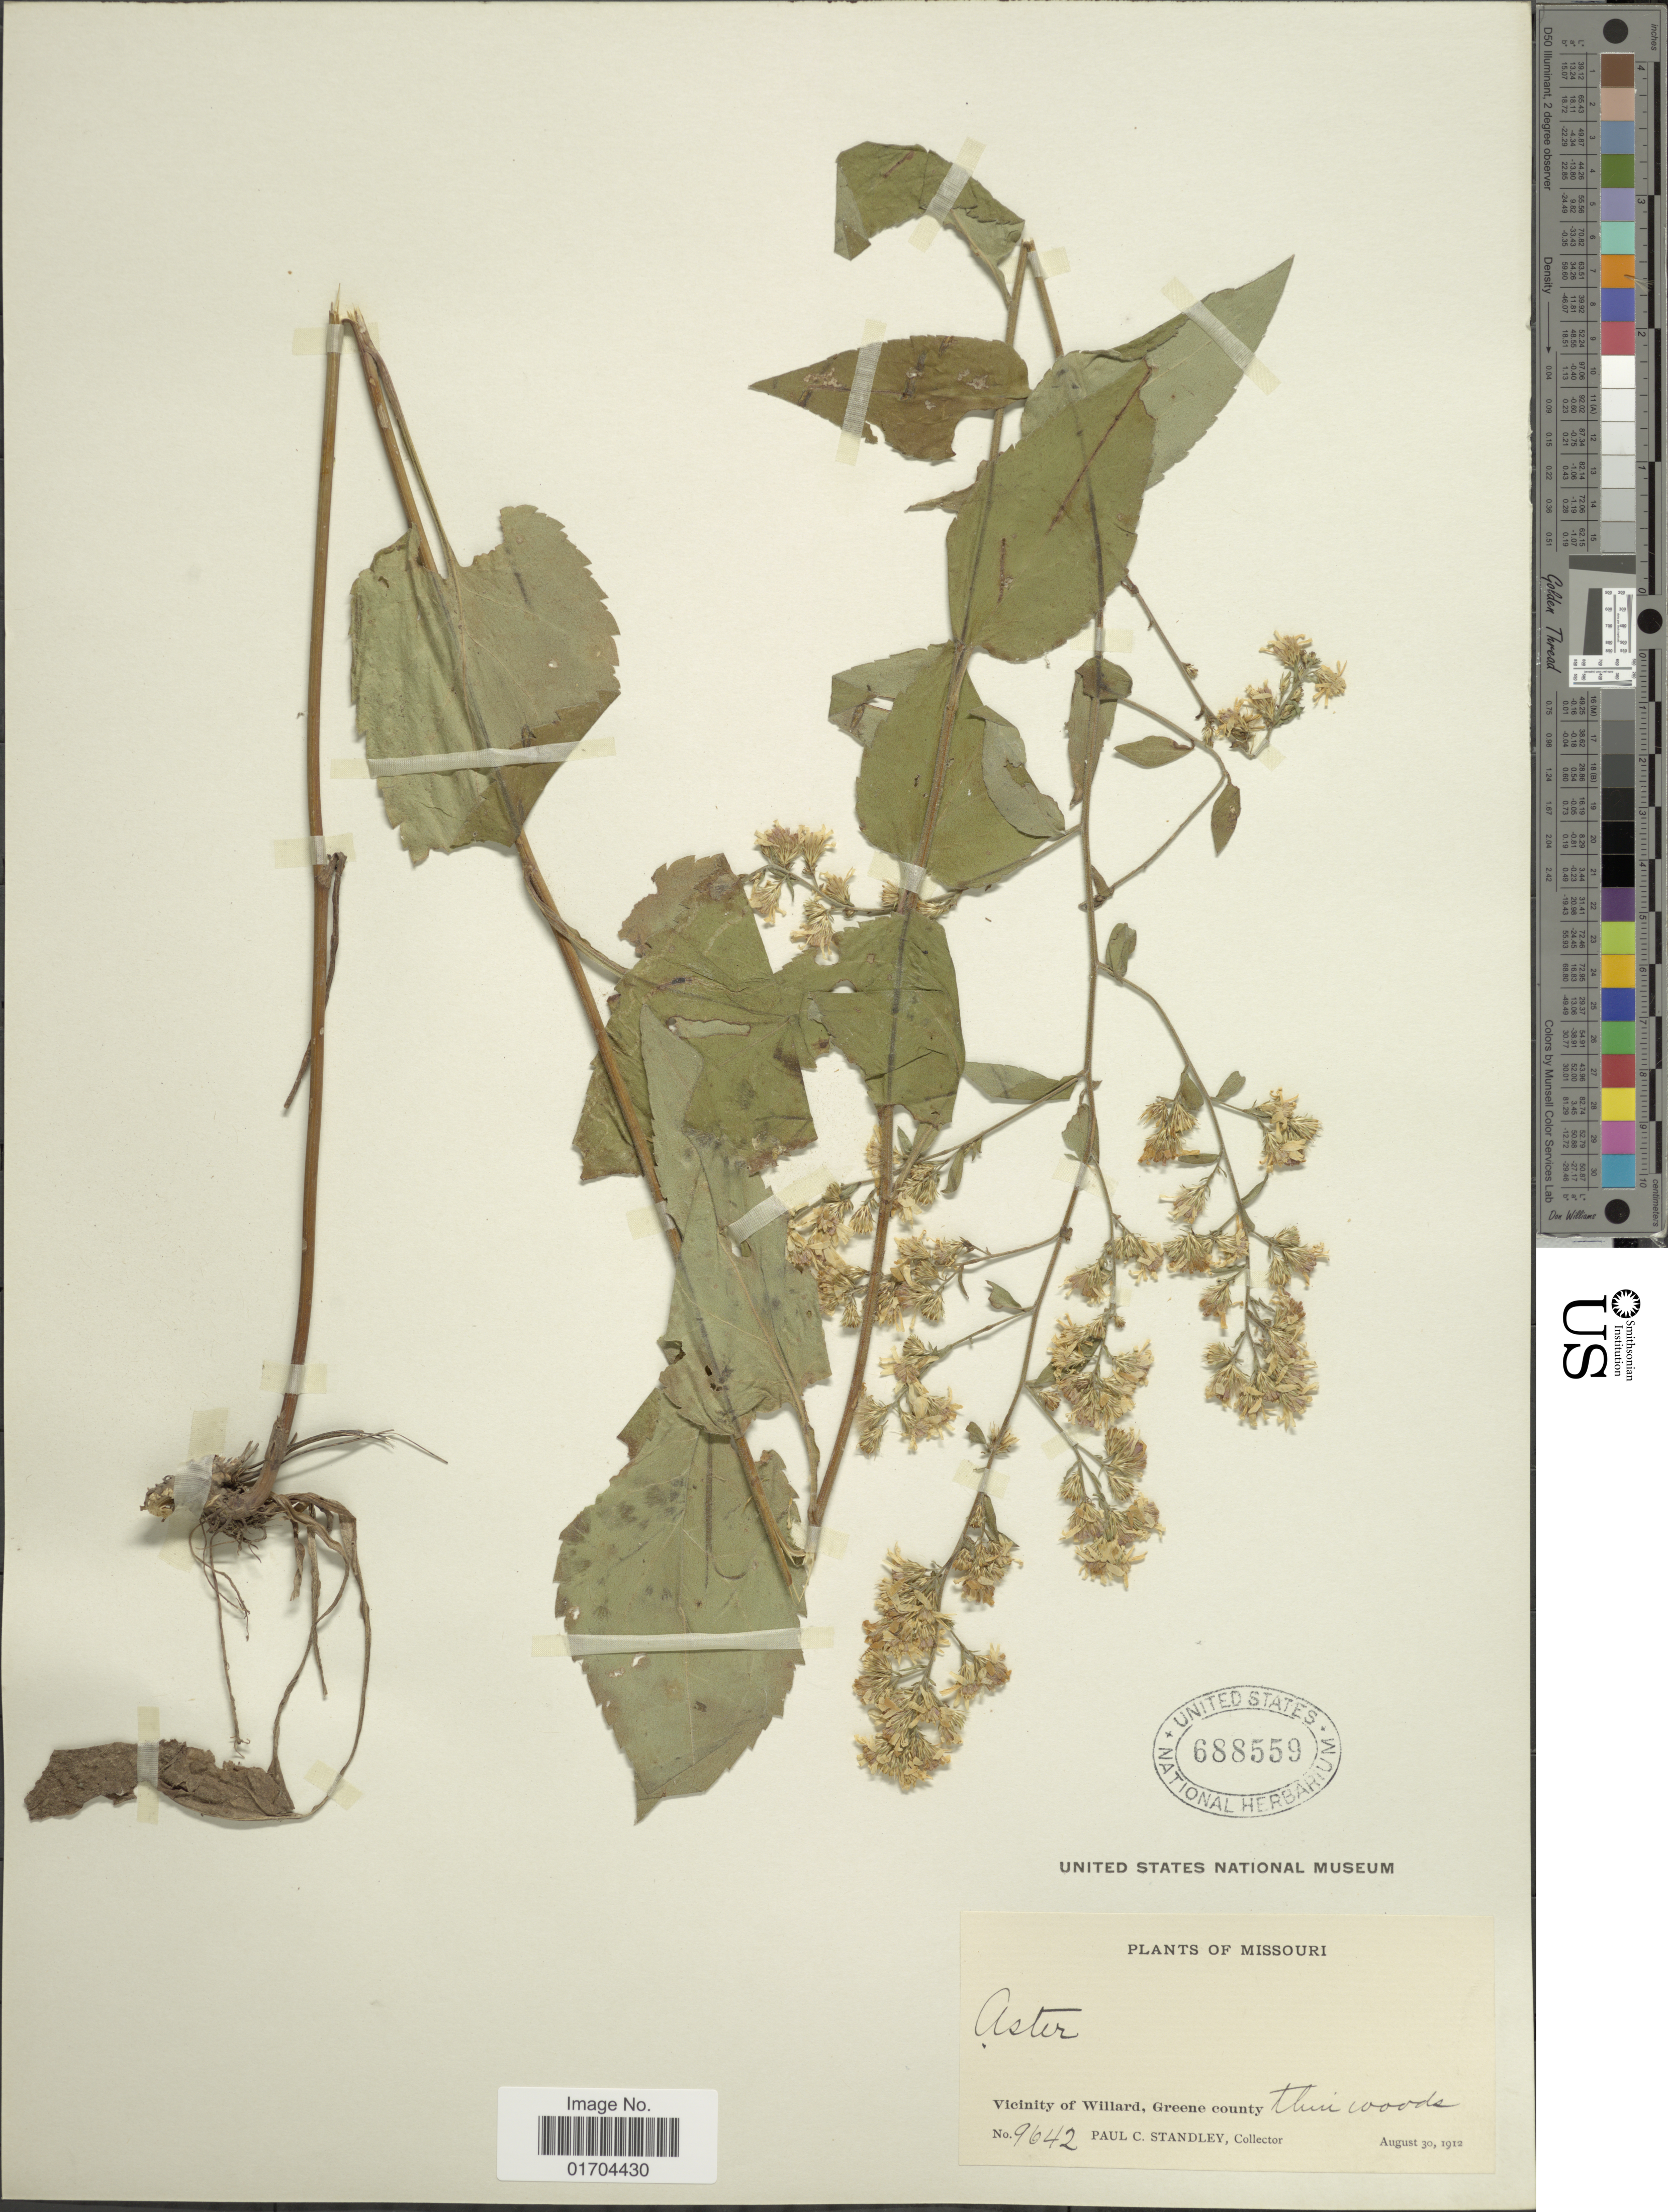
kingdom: Plantae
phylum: Tracheophyta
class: Magnoliopsida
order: Asterales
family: Asteraceae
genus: Symphyotrichum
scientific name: Symphyotrichum sp.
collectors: P. C. Standley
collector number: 9642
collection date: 1912-08-30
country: United States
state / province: Missouri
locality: Vicinity of Willard, Greene County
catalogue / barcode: US 688559